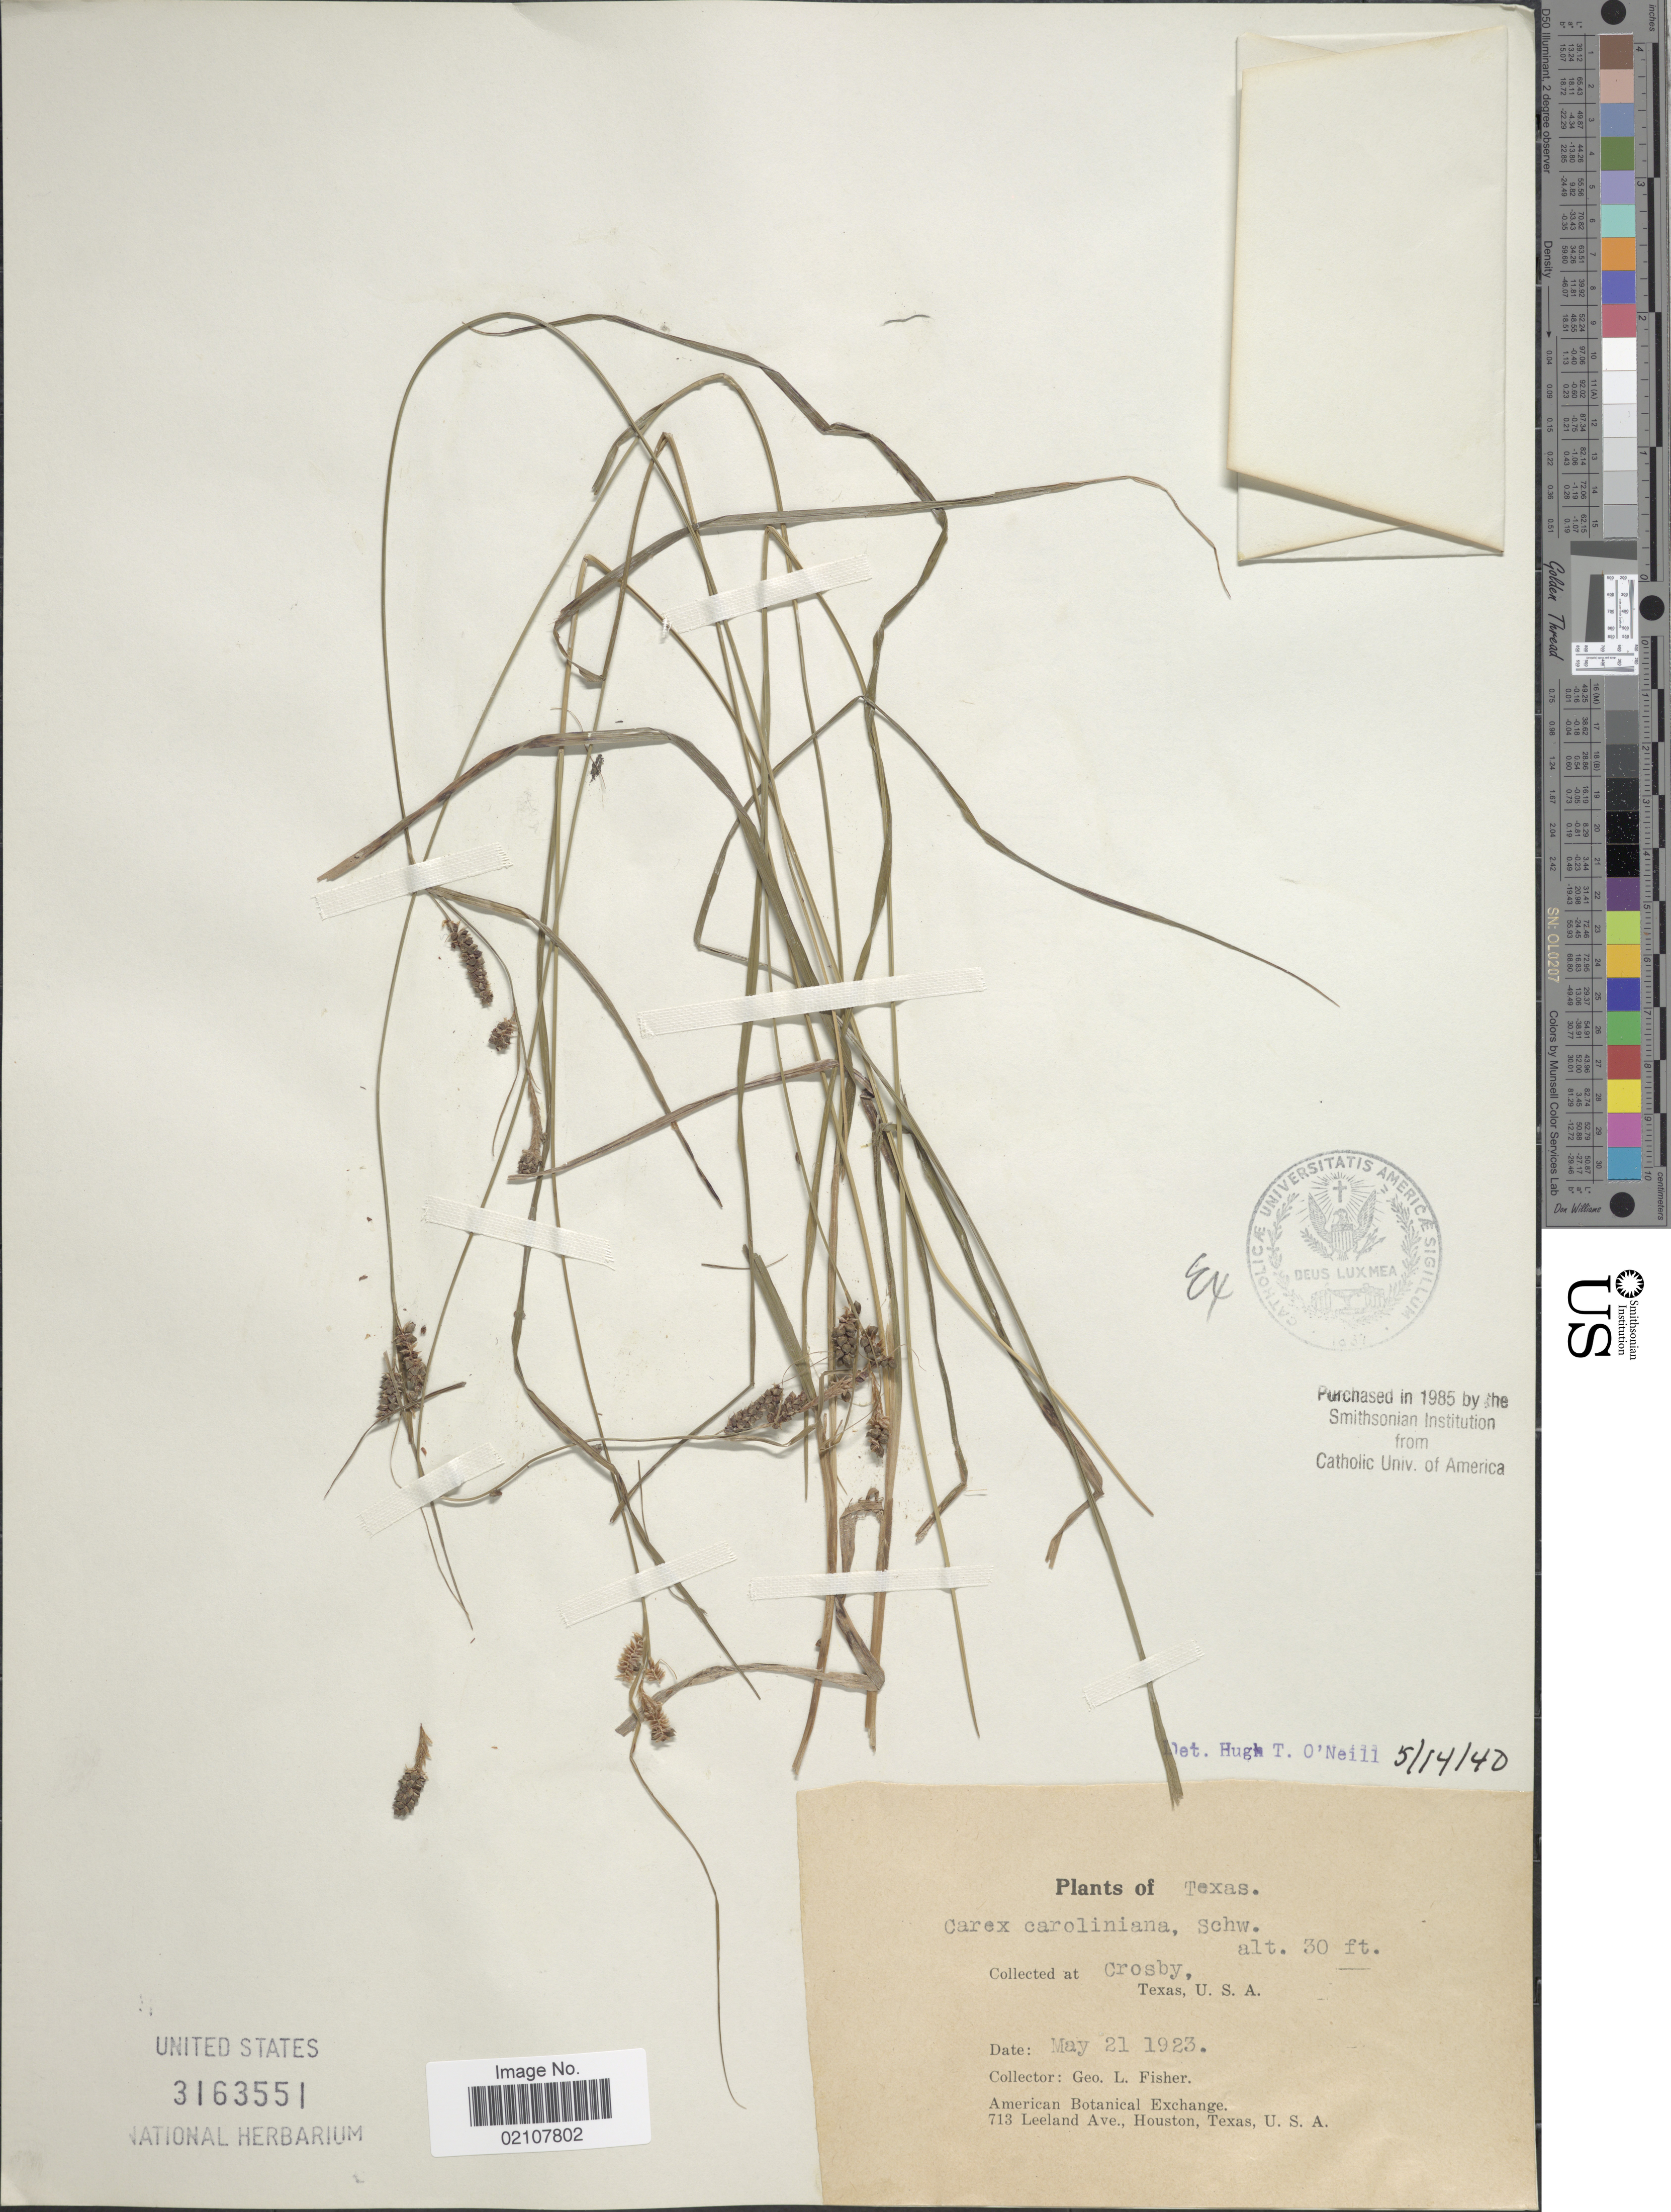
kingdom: Plantae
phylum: Tracheophyta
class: Liliopsida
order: Poales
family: Cyperaceae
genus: Carex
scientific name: Carex caroliniana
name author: Schwein.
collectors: G. L. Fisher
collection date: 1923-05-21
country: United States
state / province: Texas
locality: Crosby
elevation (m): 9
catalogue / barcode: US 3163551